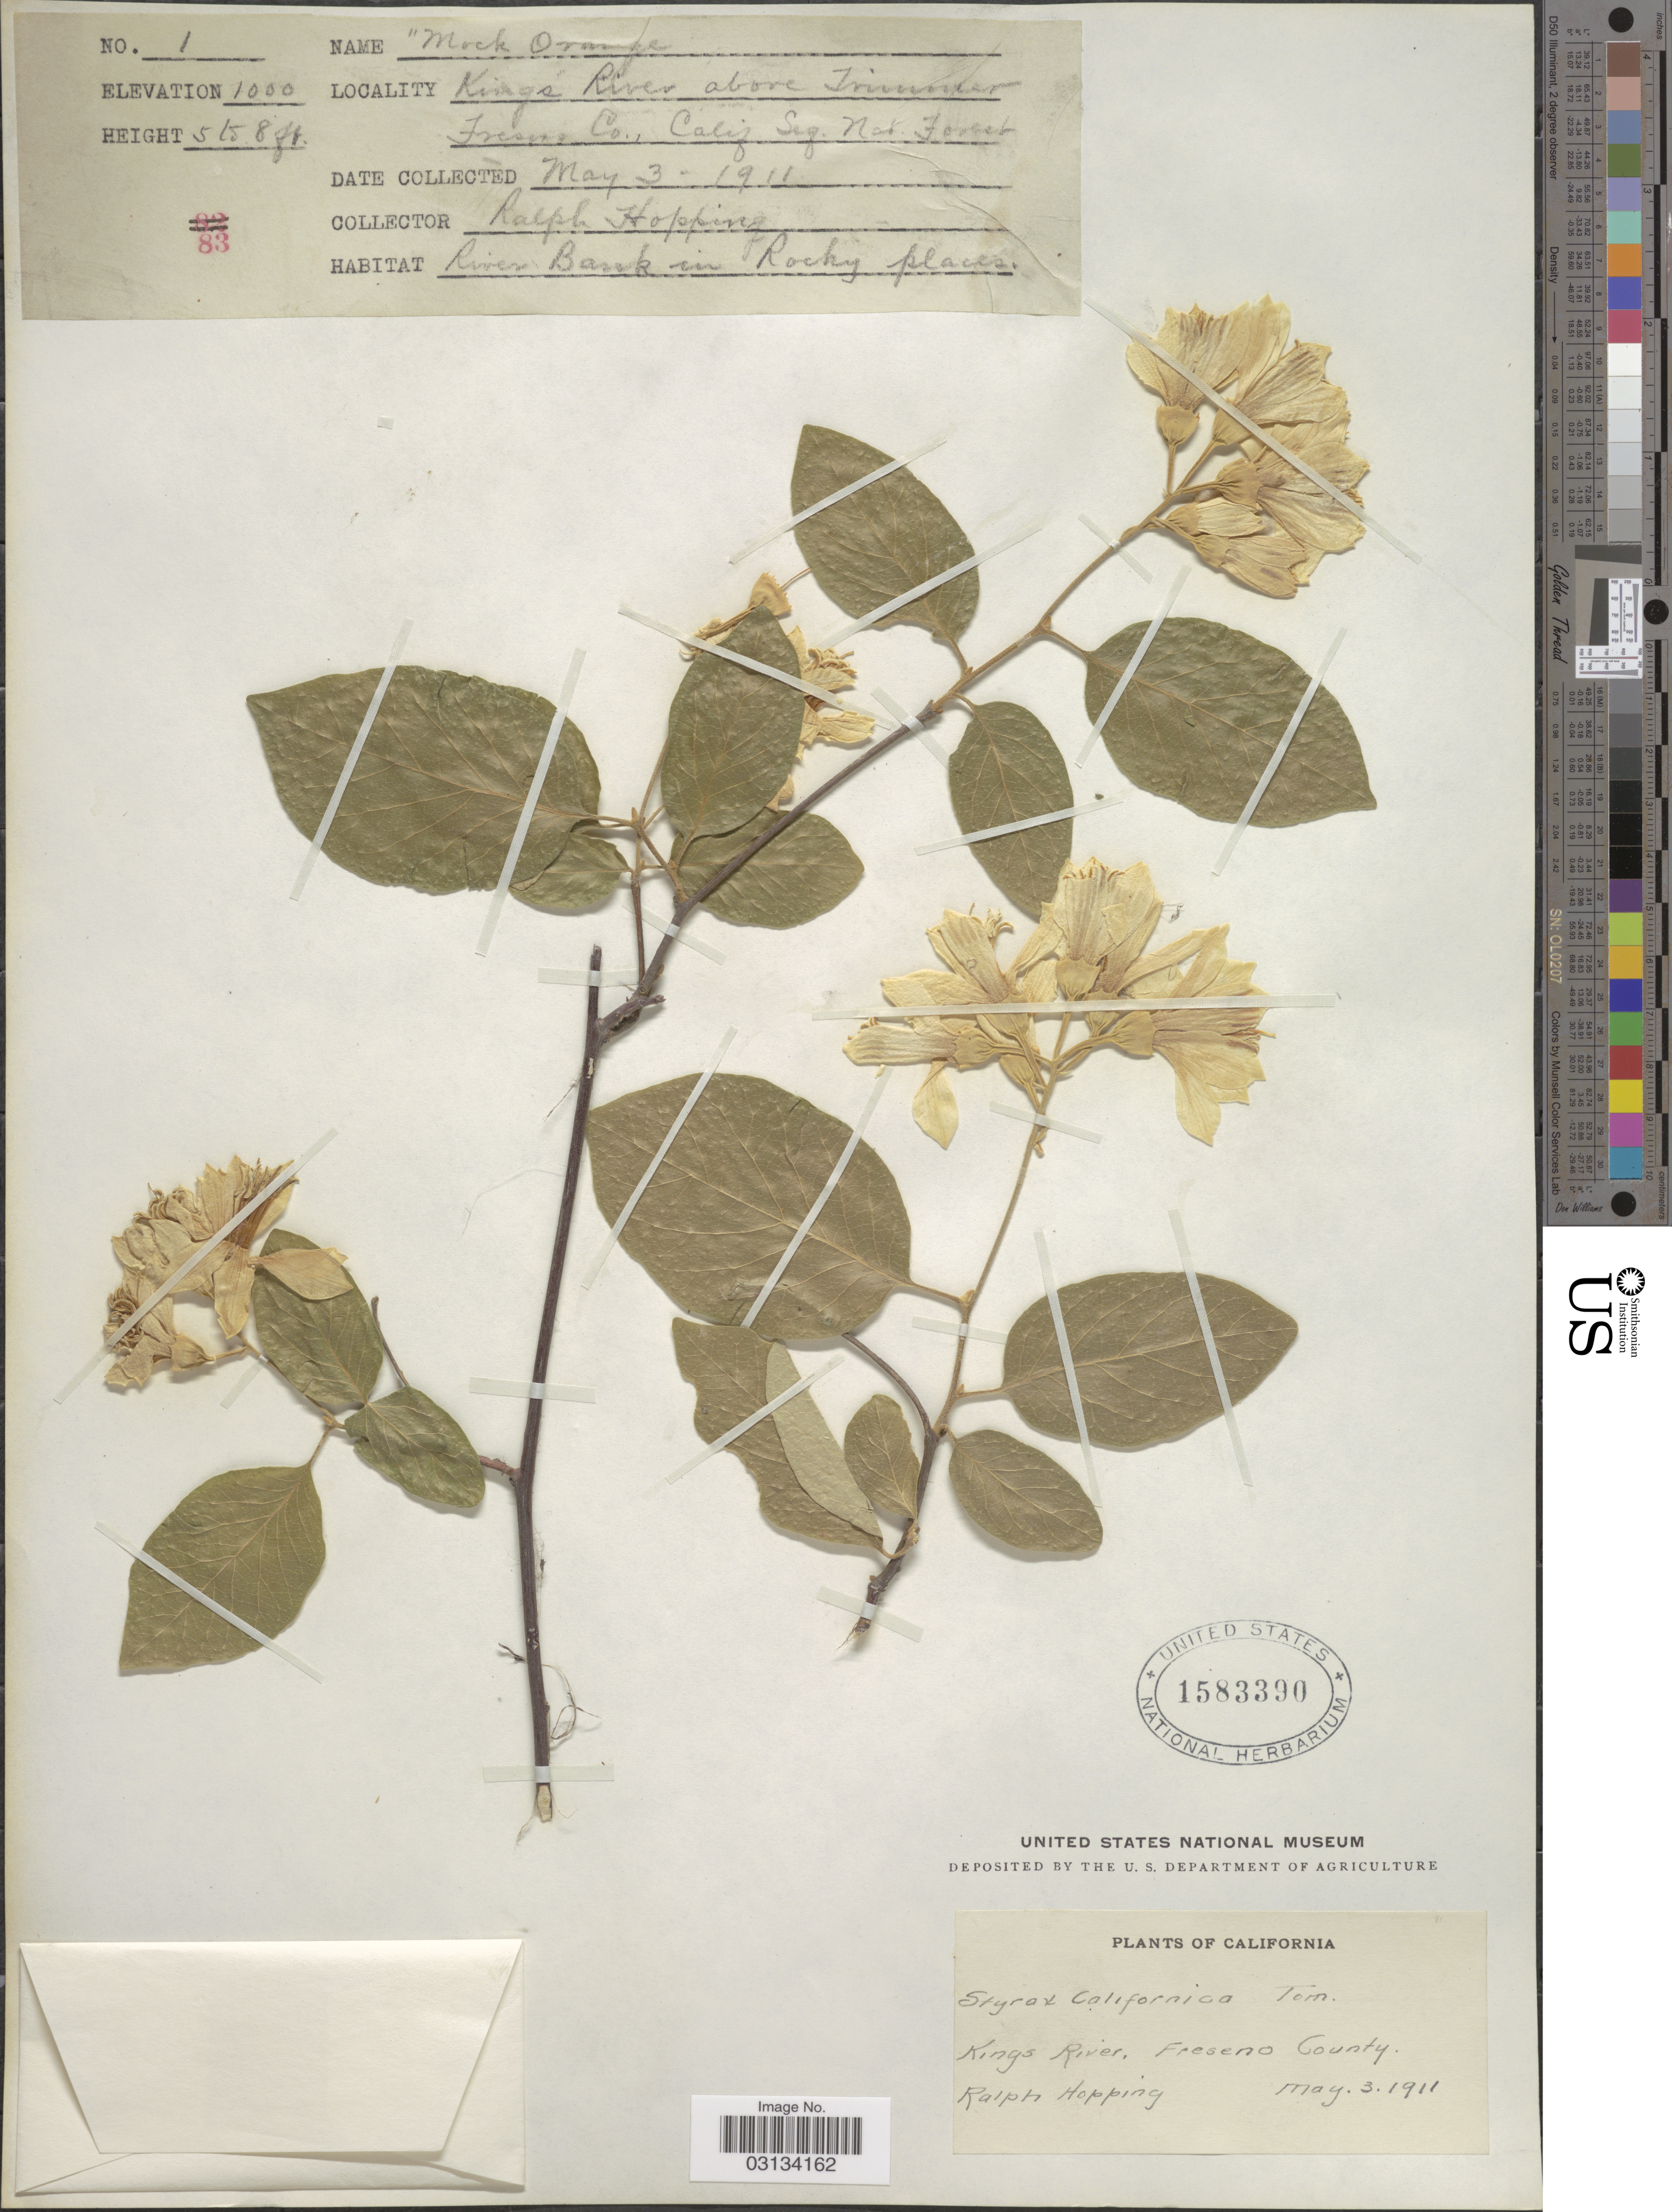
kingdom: Plantae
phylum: Tracheophyta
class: Magnoliopsida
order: Ericales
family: Styracaceae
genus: Styrax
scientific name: Styrax californicus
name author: Torr.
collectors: R. Hopping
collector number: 1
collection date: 1911-05-03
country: United States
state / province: California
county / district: Fresno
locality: Kings River, Freseno County. Calif. Seq. Nat. Forest.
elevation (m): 1000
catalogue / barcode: US 1583390